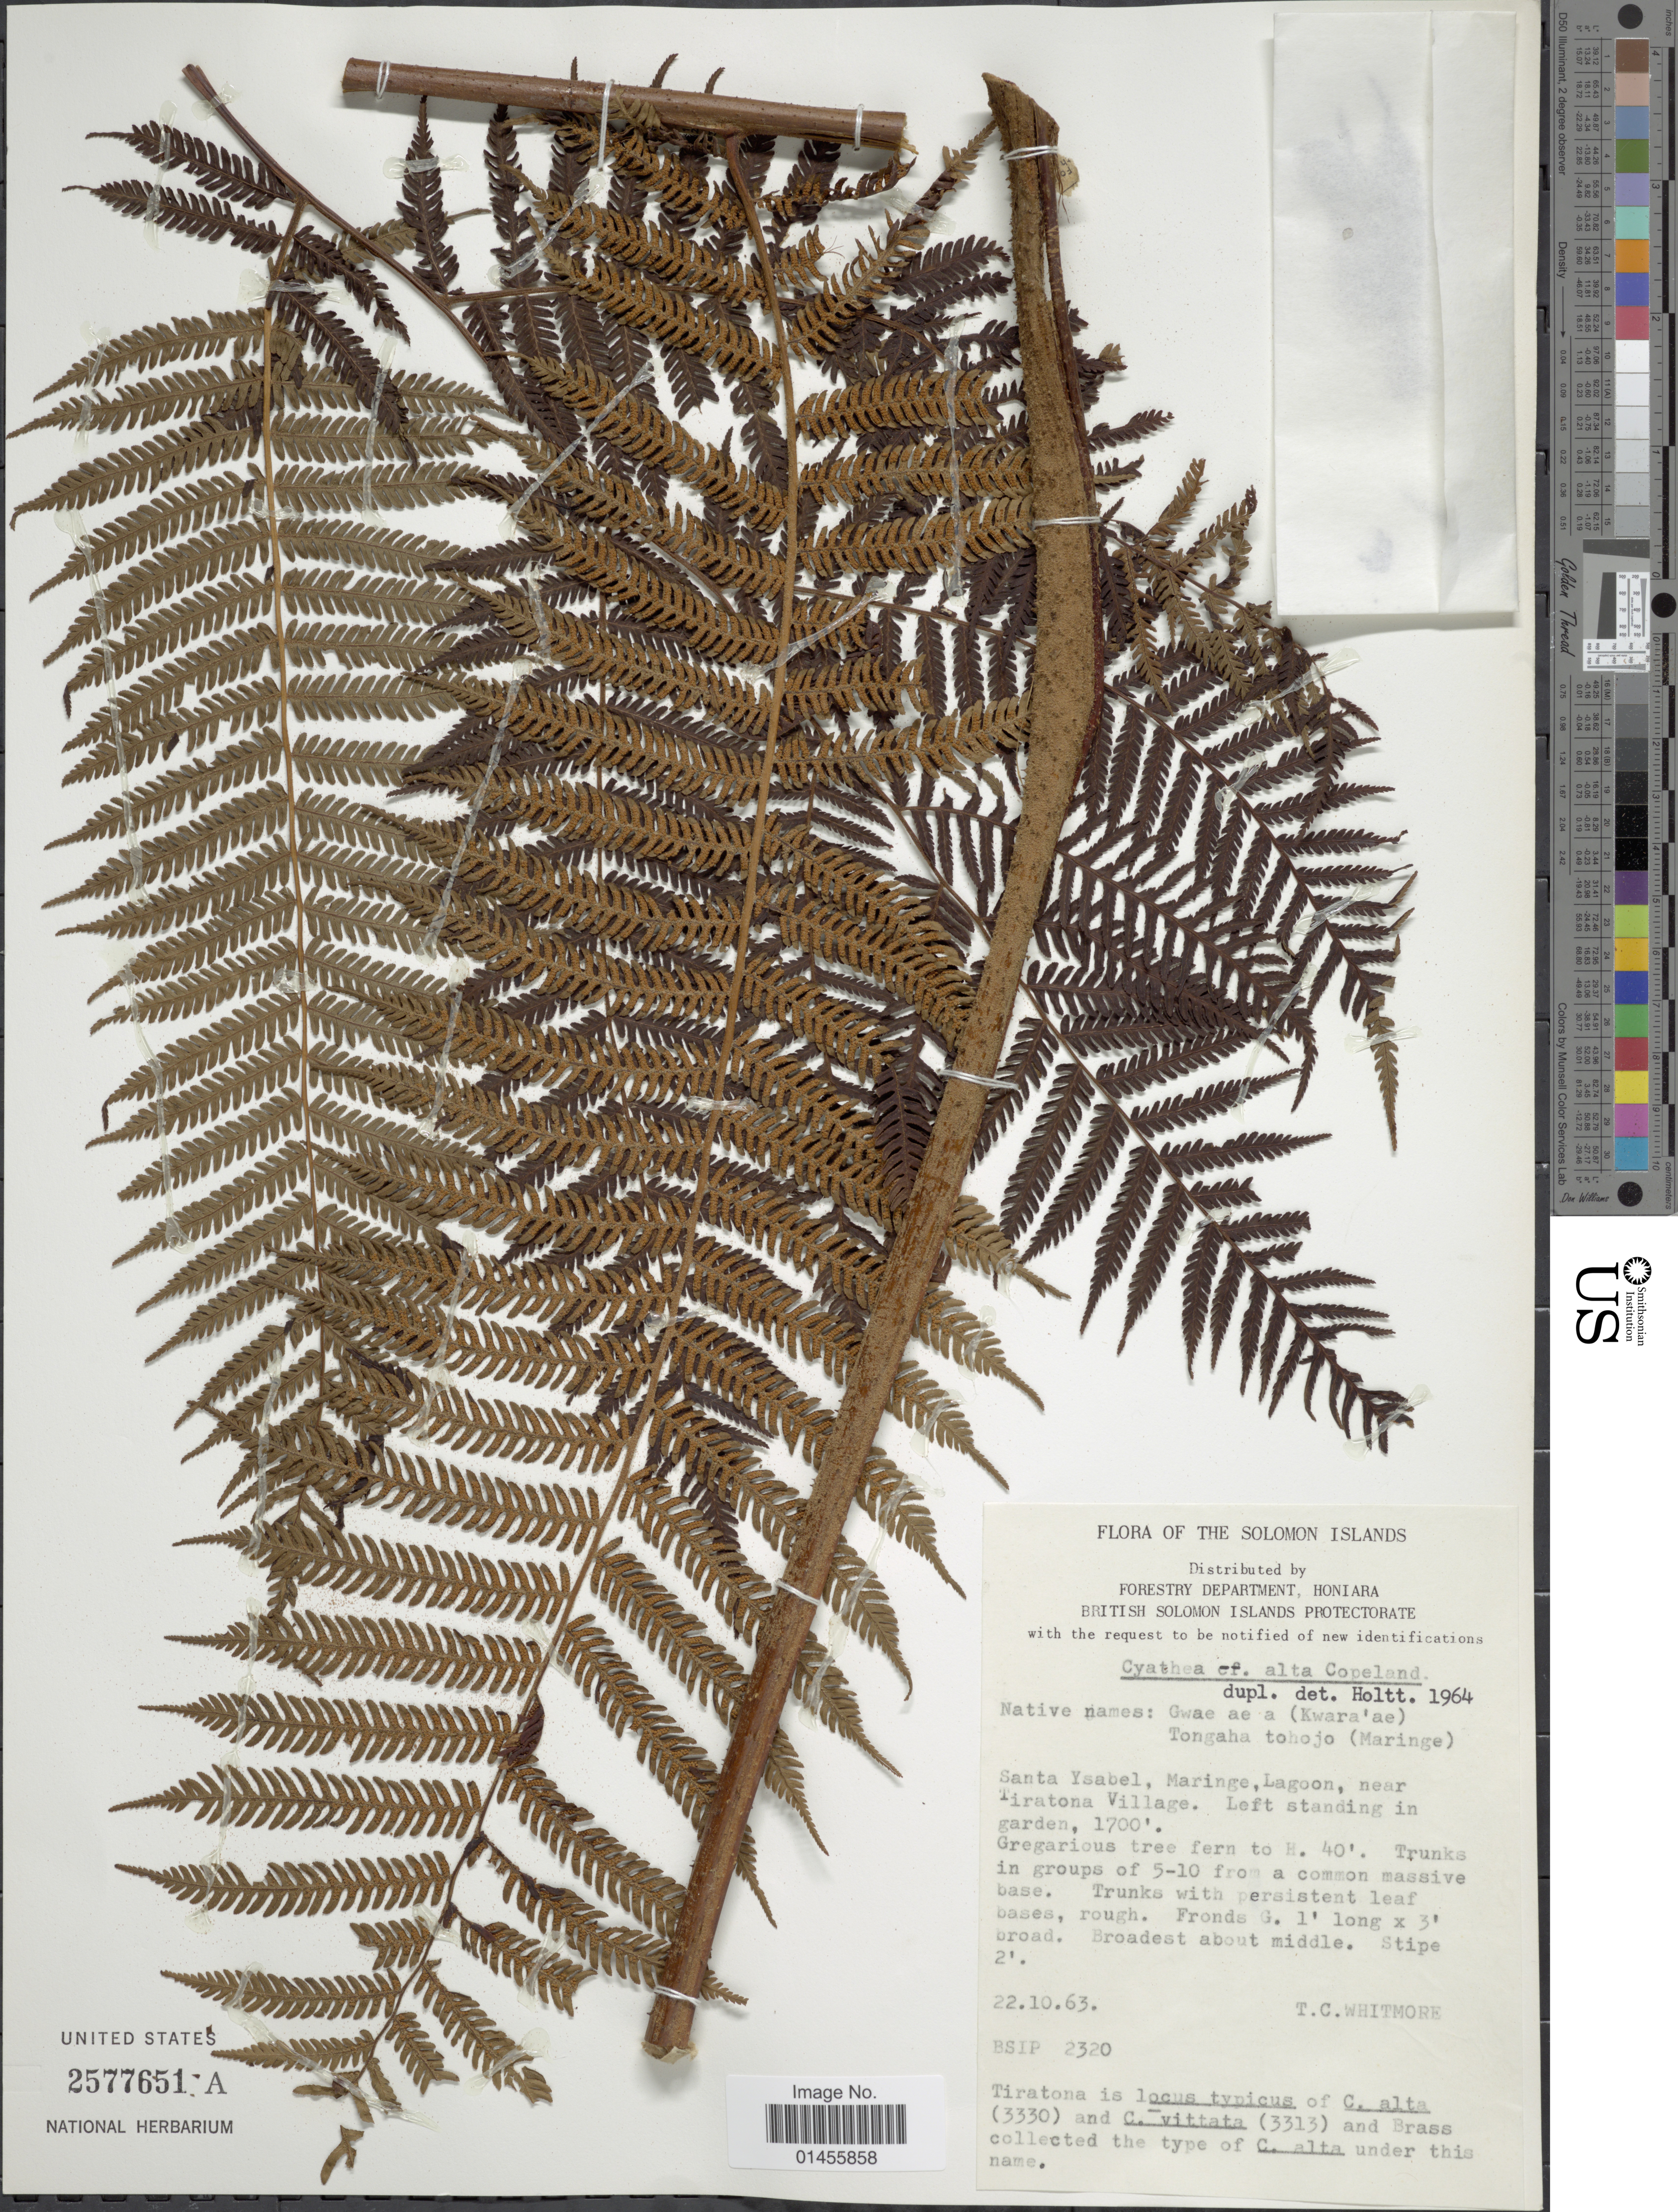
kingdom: Plantae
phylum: Tracheophyta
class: Polypodiopsida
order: Cyatheales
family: Cyatheaceae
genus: Alsophila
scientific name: Alsophila alta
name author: (Copel.) R.M. Tryon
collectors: T. C. Whitmore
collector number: BSIP 2320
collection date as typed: Transcribed d/m/y: 22/10/63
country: Solomon Islands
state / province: Solomon Islands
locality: Santa Ysabel, Maringe, Lagoon, near Tiratona Village, Left standing in garden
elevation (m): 518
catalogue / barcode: US 2577651A